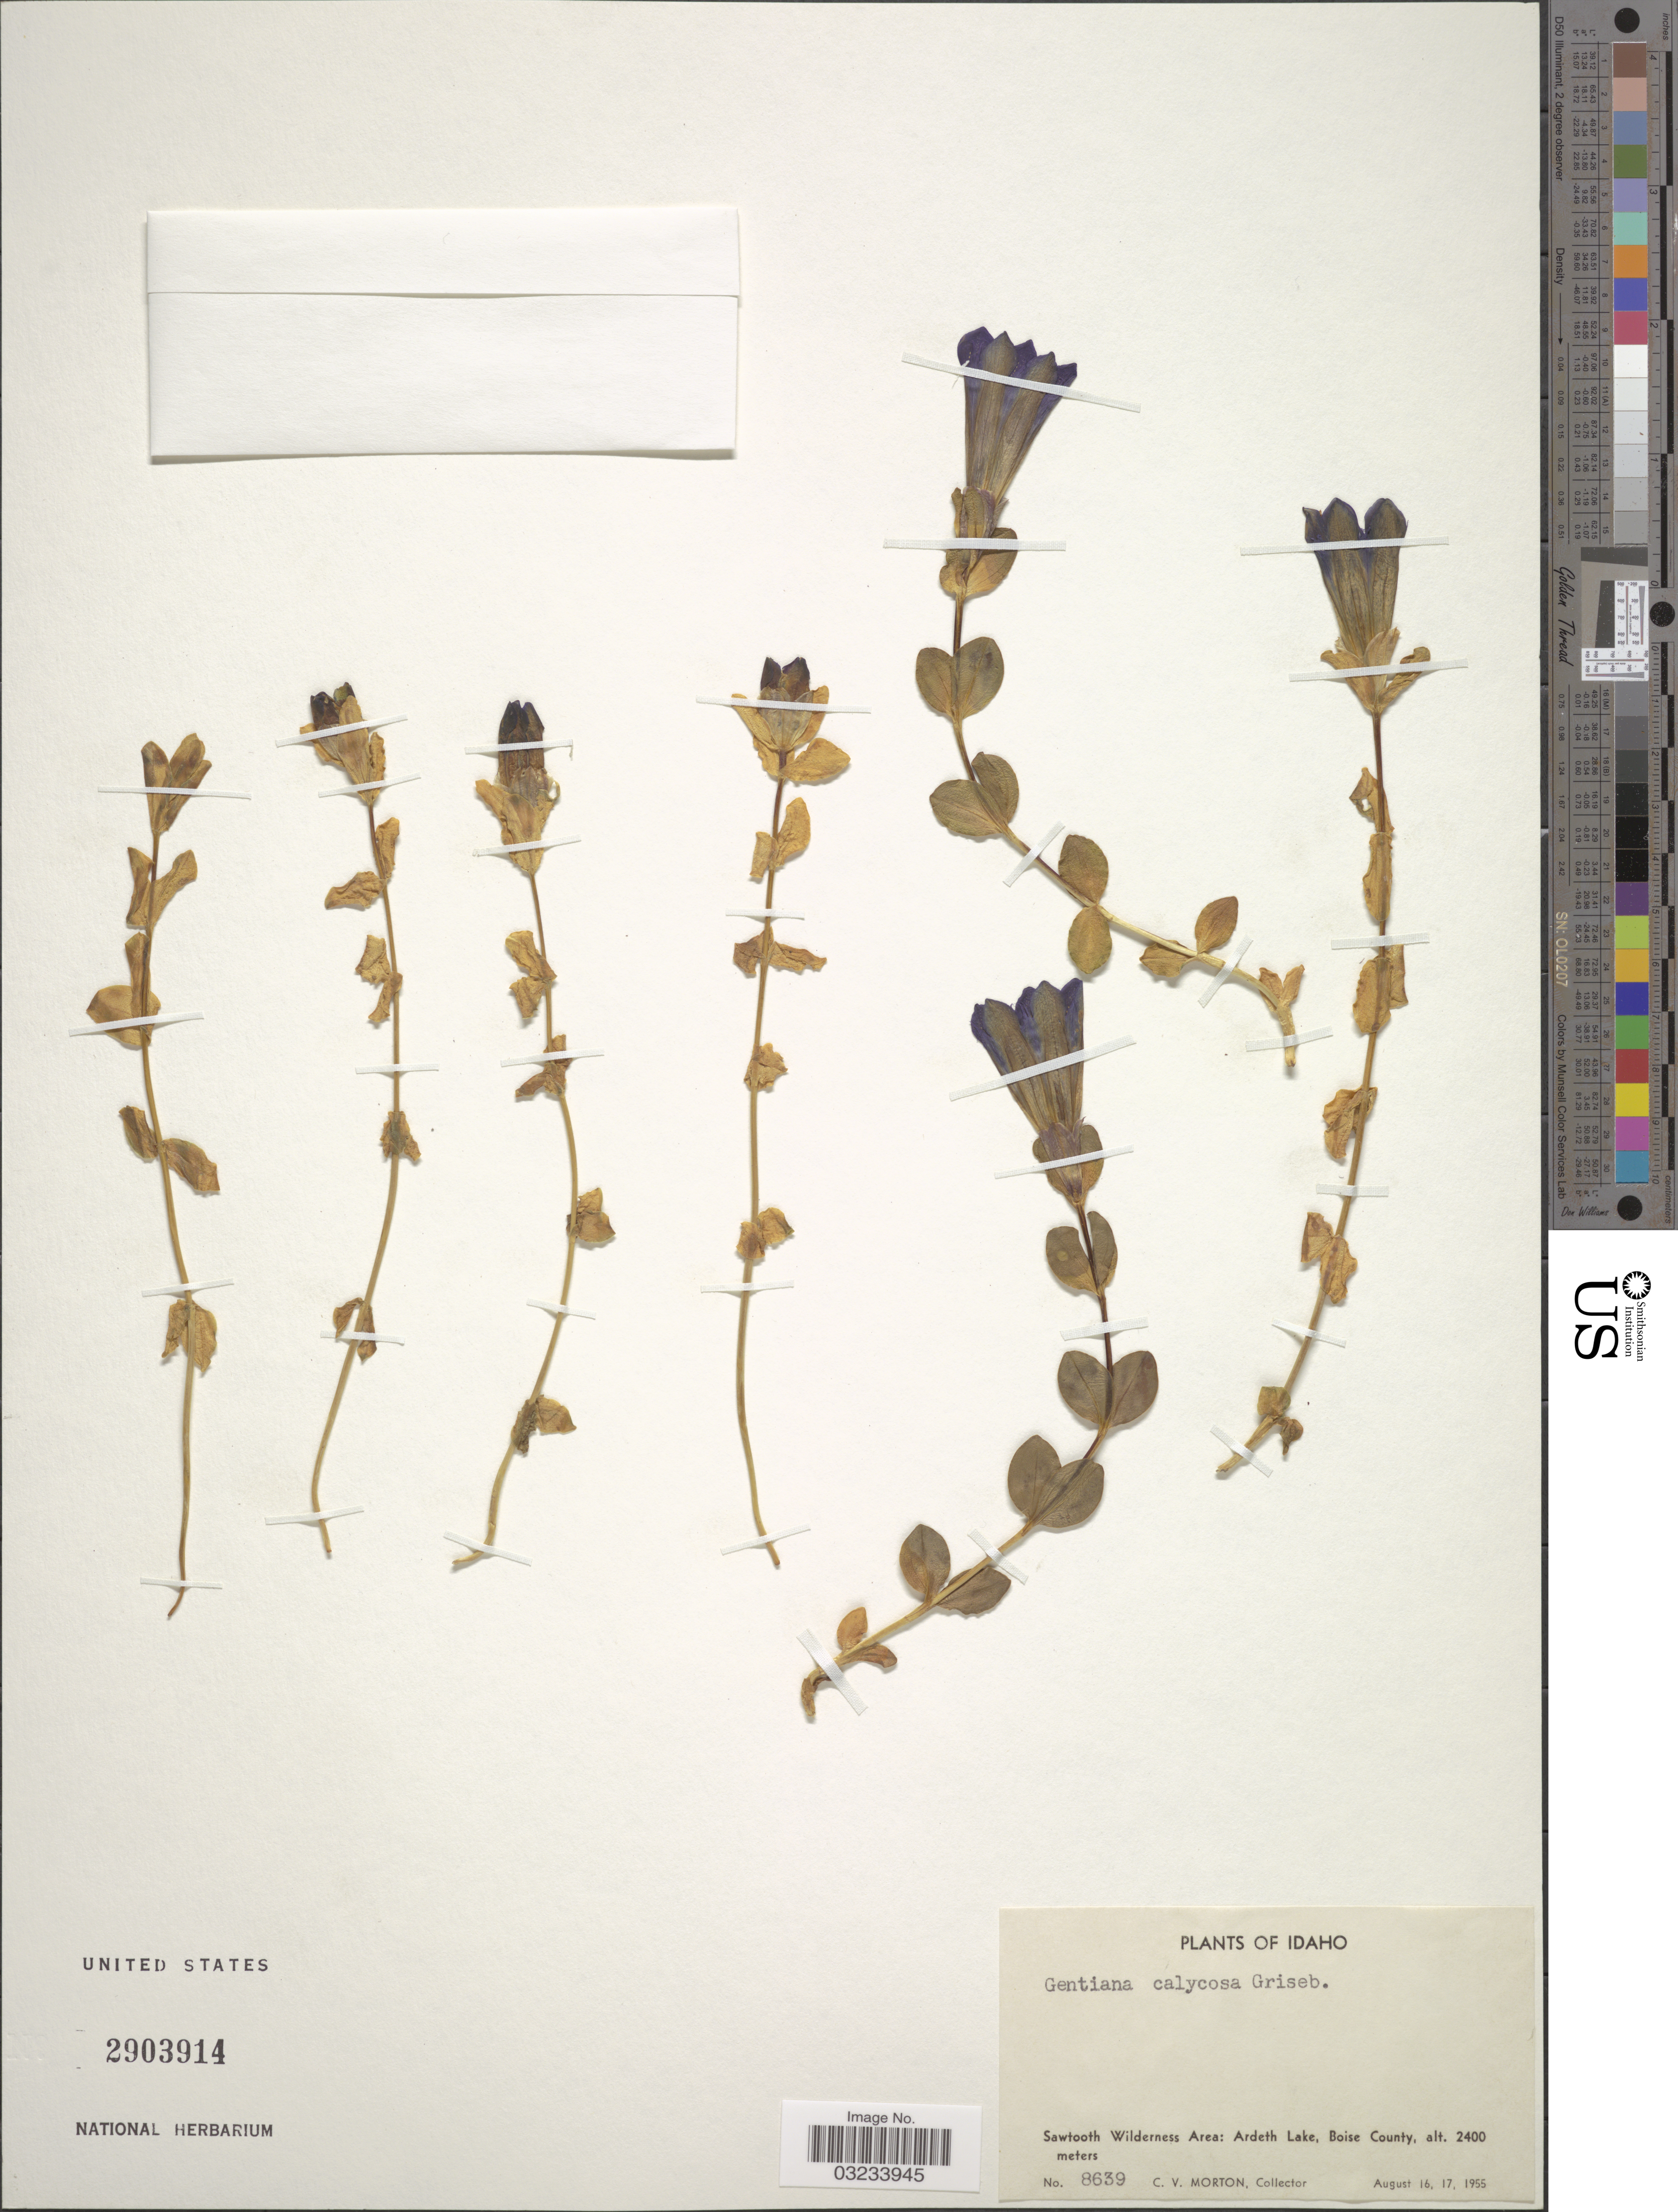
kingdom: Plantae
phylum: Tracheophyta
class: Magnoliopsida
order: Gentianales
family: Gentianaceae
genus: Gentiana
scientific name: Gentiana calycosa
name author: Griseb.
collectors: C. V. Morton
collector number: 8639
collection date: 1955-08-16/1955-08-17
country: United States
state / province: Idaho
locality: Sawtooth Wilderness Area: Ardeth Lake, Boise County.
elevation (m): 2400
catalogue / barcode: US 2903914